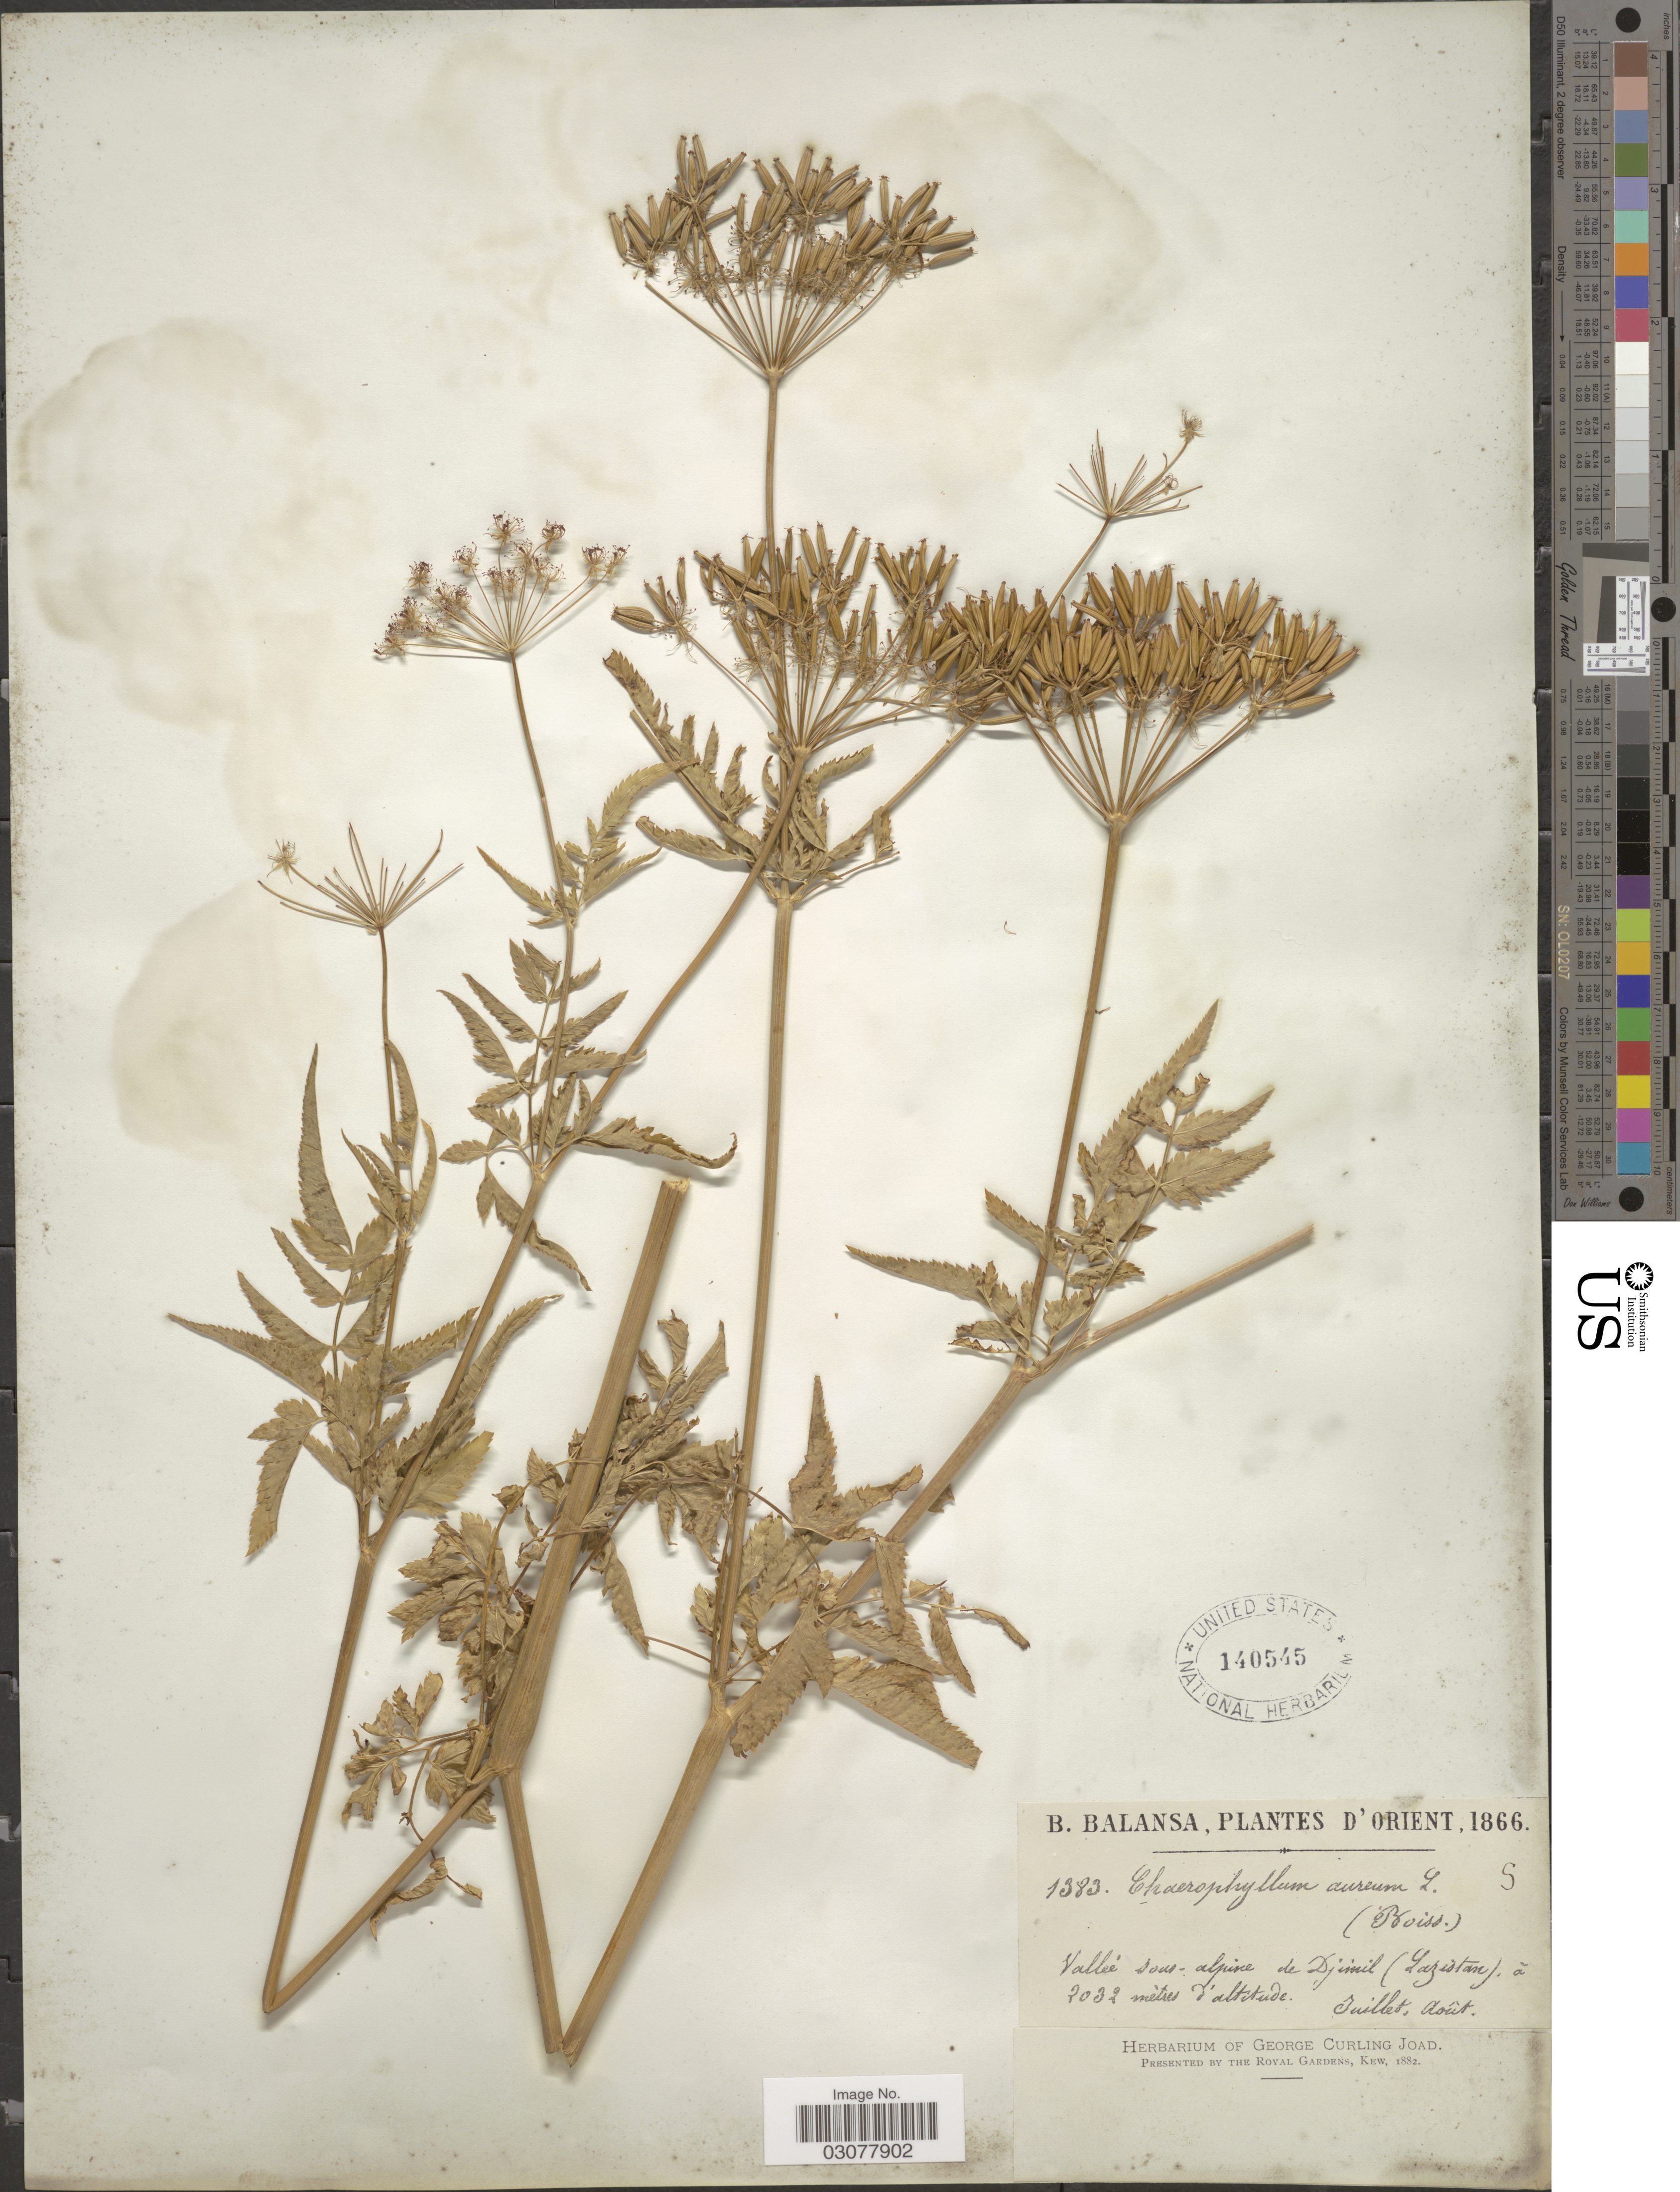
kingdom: Plantae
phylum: Tracheophyta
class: Magnoliopsida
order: Apiales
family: Apiaceae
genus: Chaerophyllum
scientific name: Chaerophyllum aureum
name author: L.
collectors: B. Balansa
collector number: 1383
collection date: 1866-07/1866-08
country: Turkey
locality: D'Orient, Vallée sous-alpine de Djimil (Lazistan).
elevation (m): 2032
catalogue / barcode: US 140545